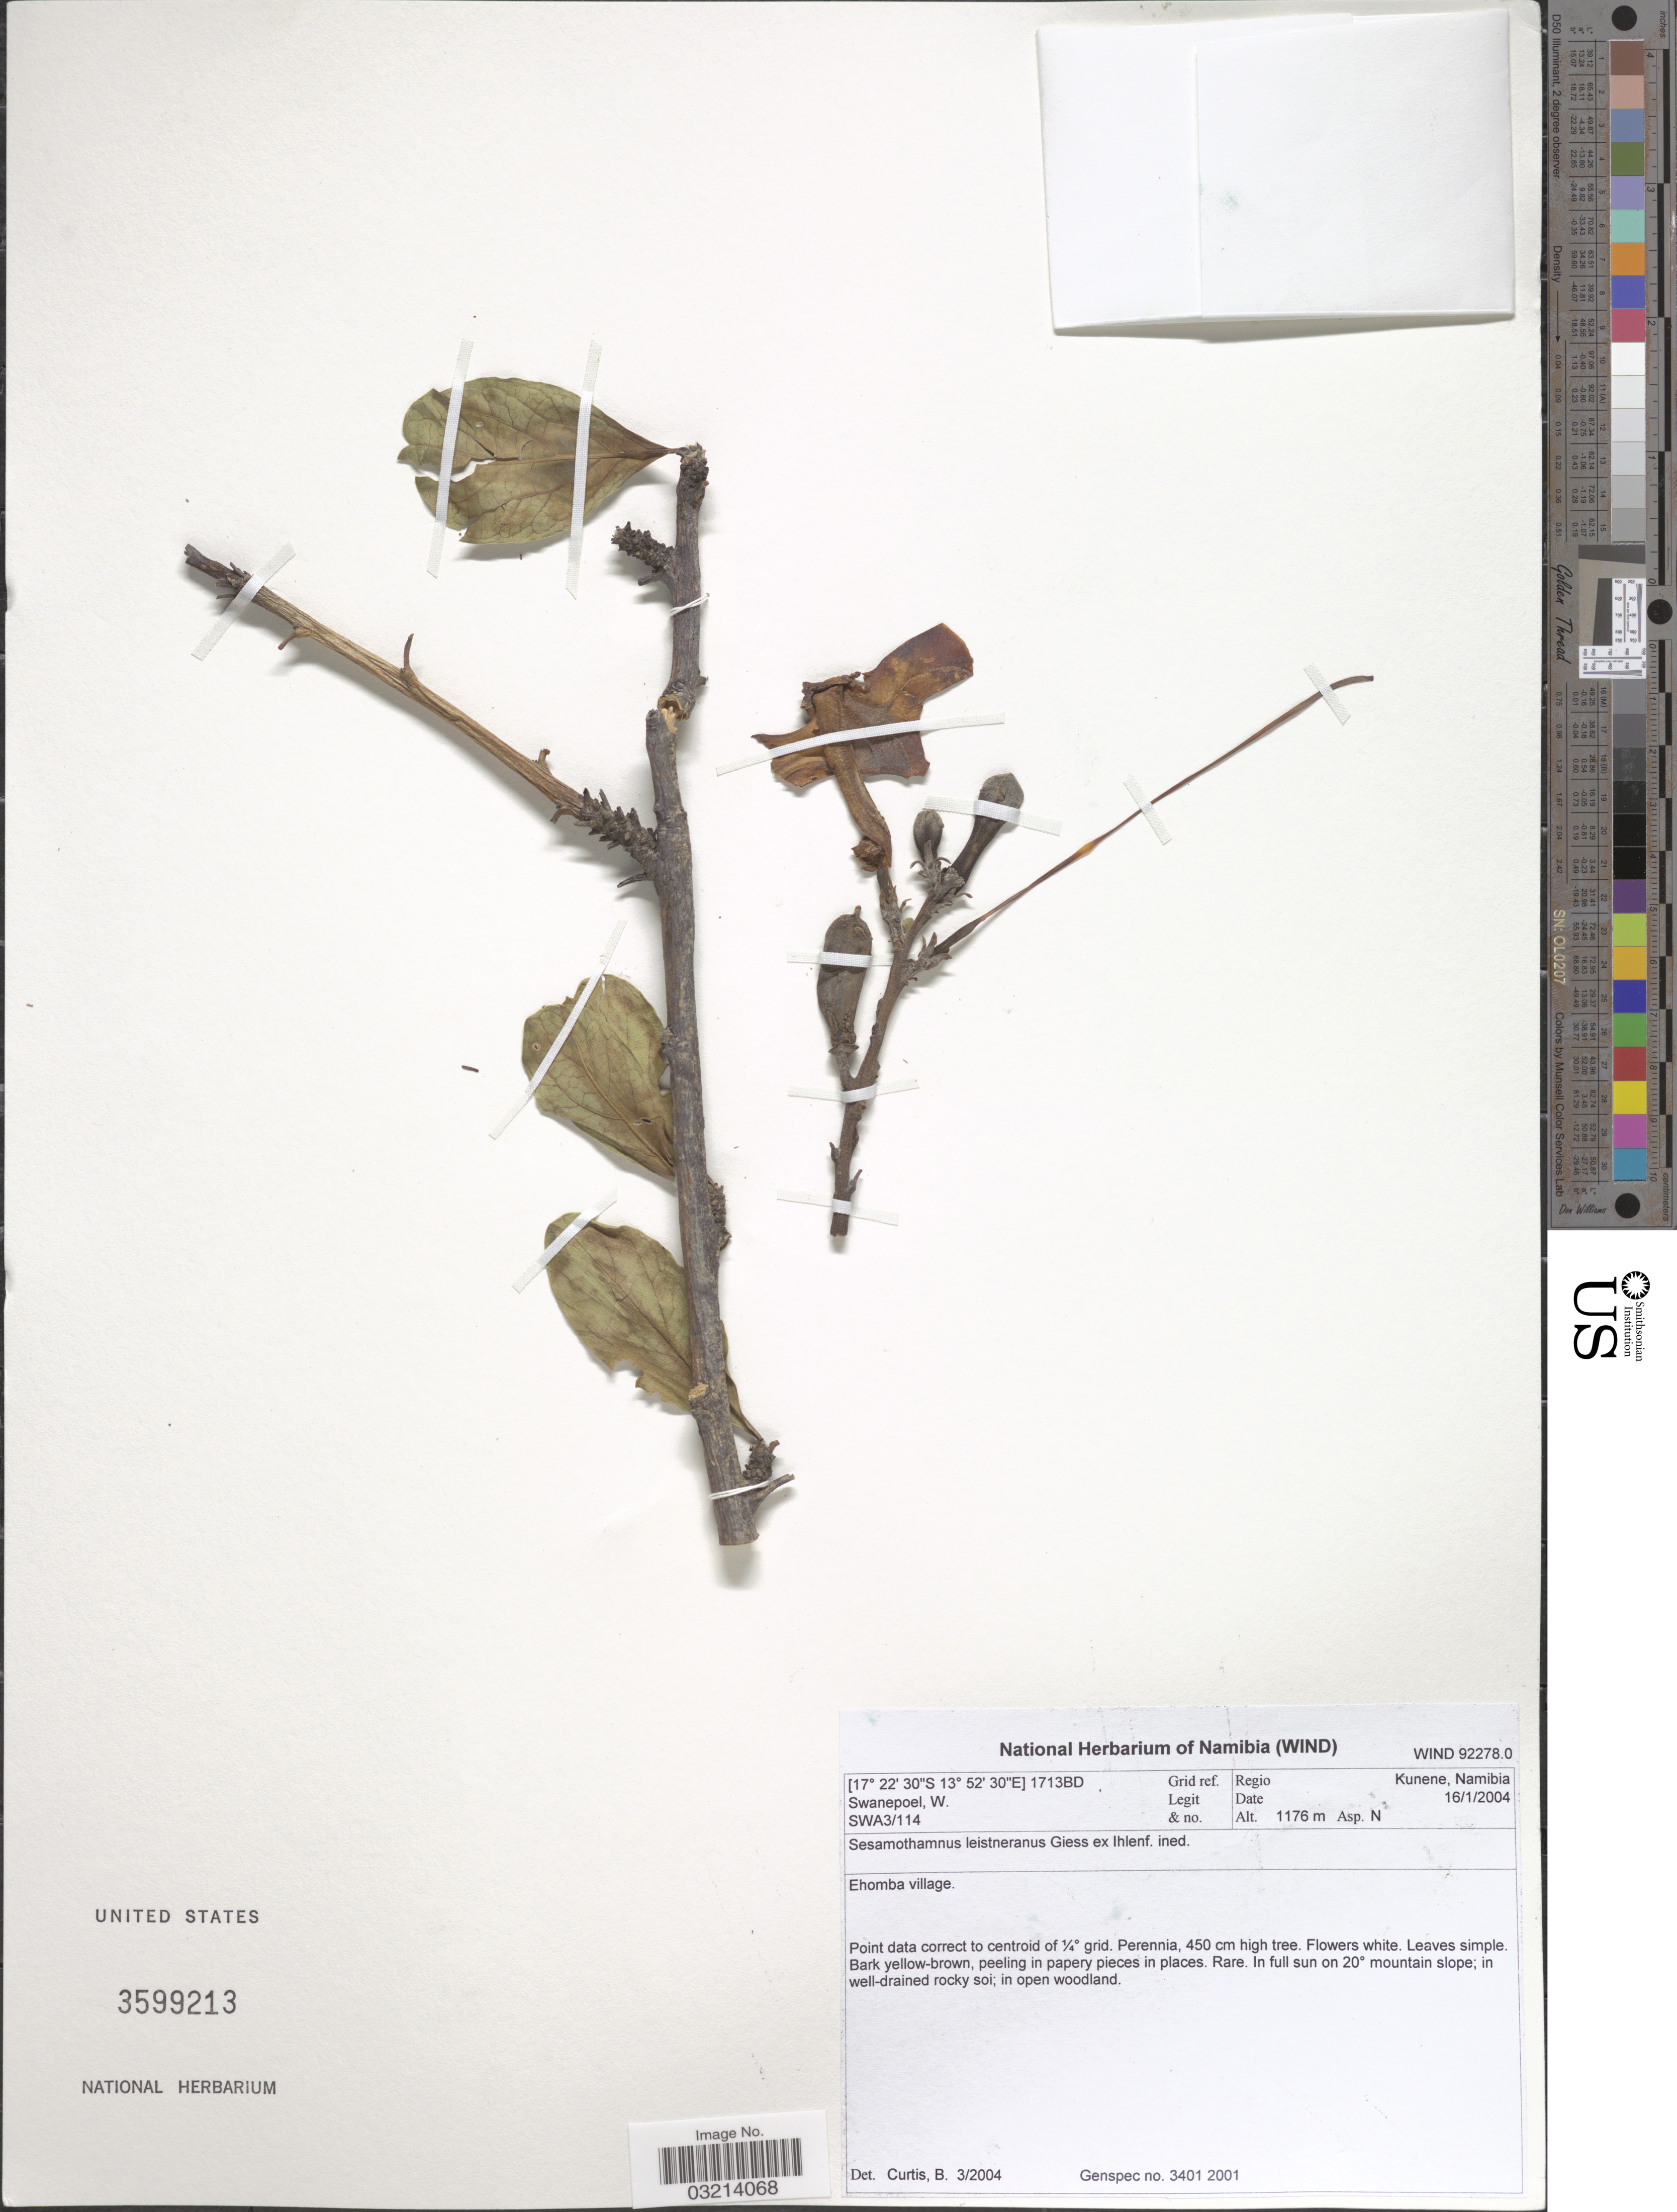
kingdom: Plantae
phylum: Tracheophyta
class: Magnoliopsida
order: Lamiales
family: Pedaliaceae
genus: Sesamothamnus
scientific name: Sesamothamnus leistneranus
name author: Giess ex Ihlenf.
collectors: W. Swanepoel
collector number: SWA3/114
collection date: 2004-01-16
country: Namibia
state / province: Kunene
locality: Grid ref. 1713BD. Regio Kunene, Namibia. Ehomba village.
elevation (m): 1176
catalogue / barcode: US 3599213